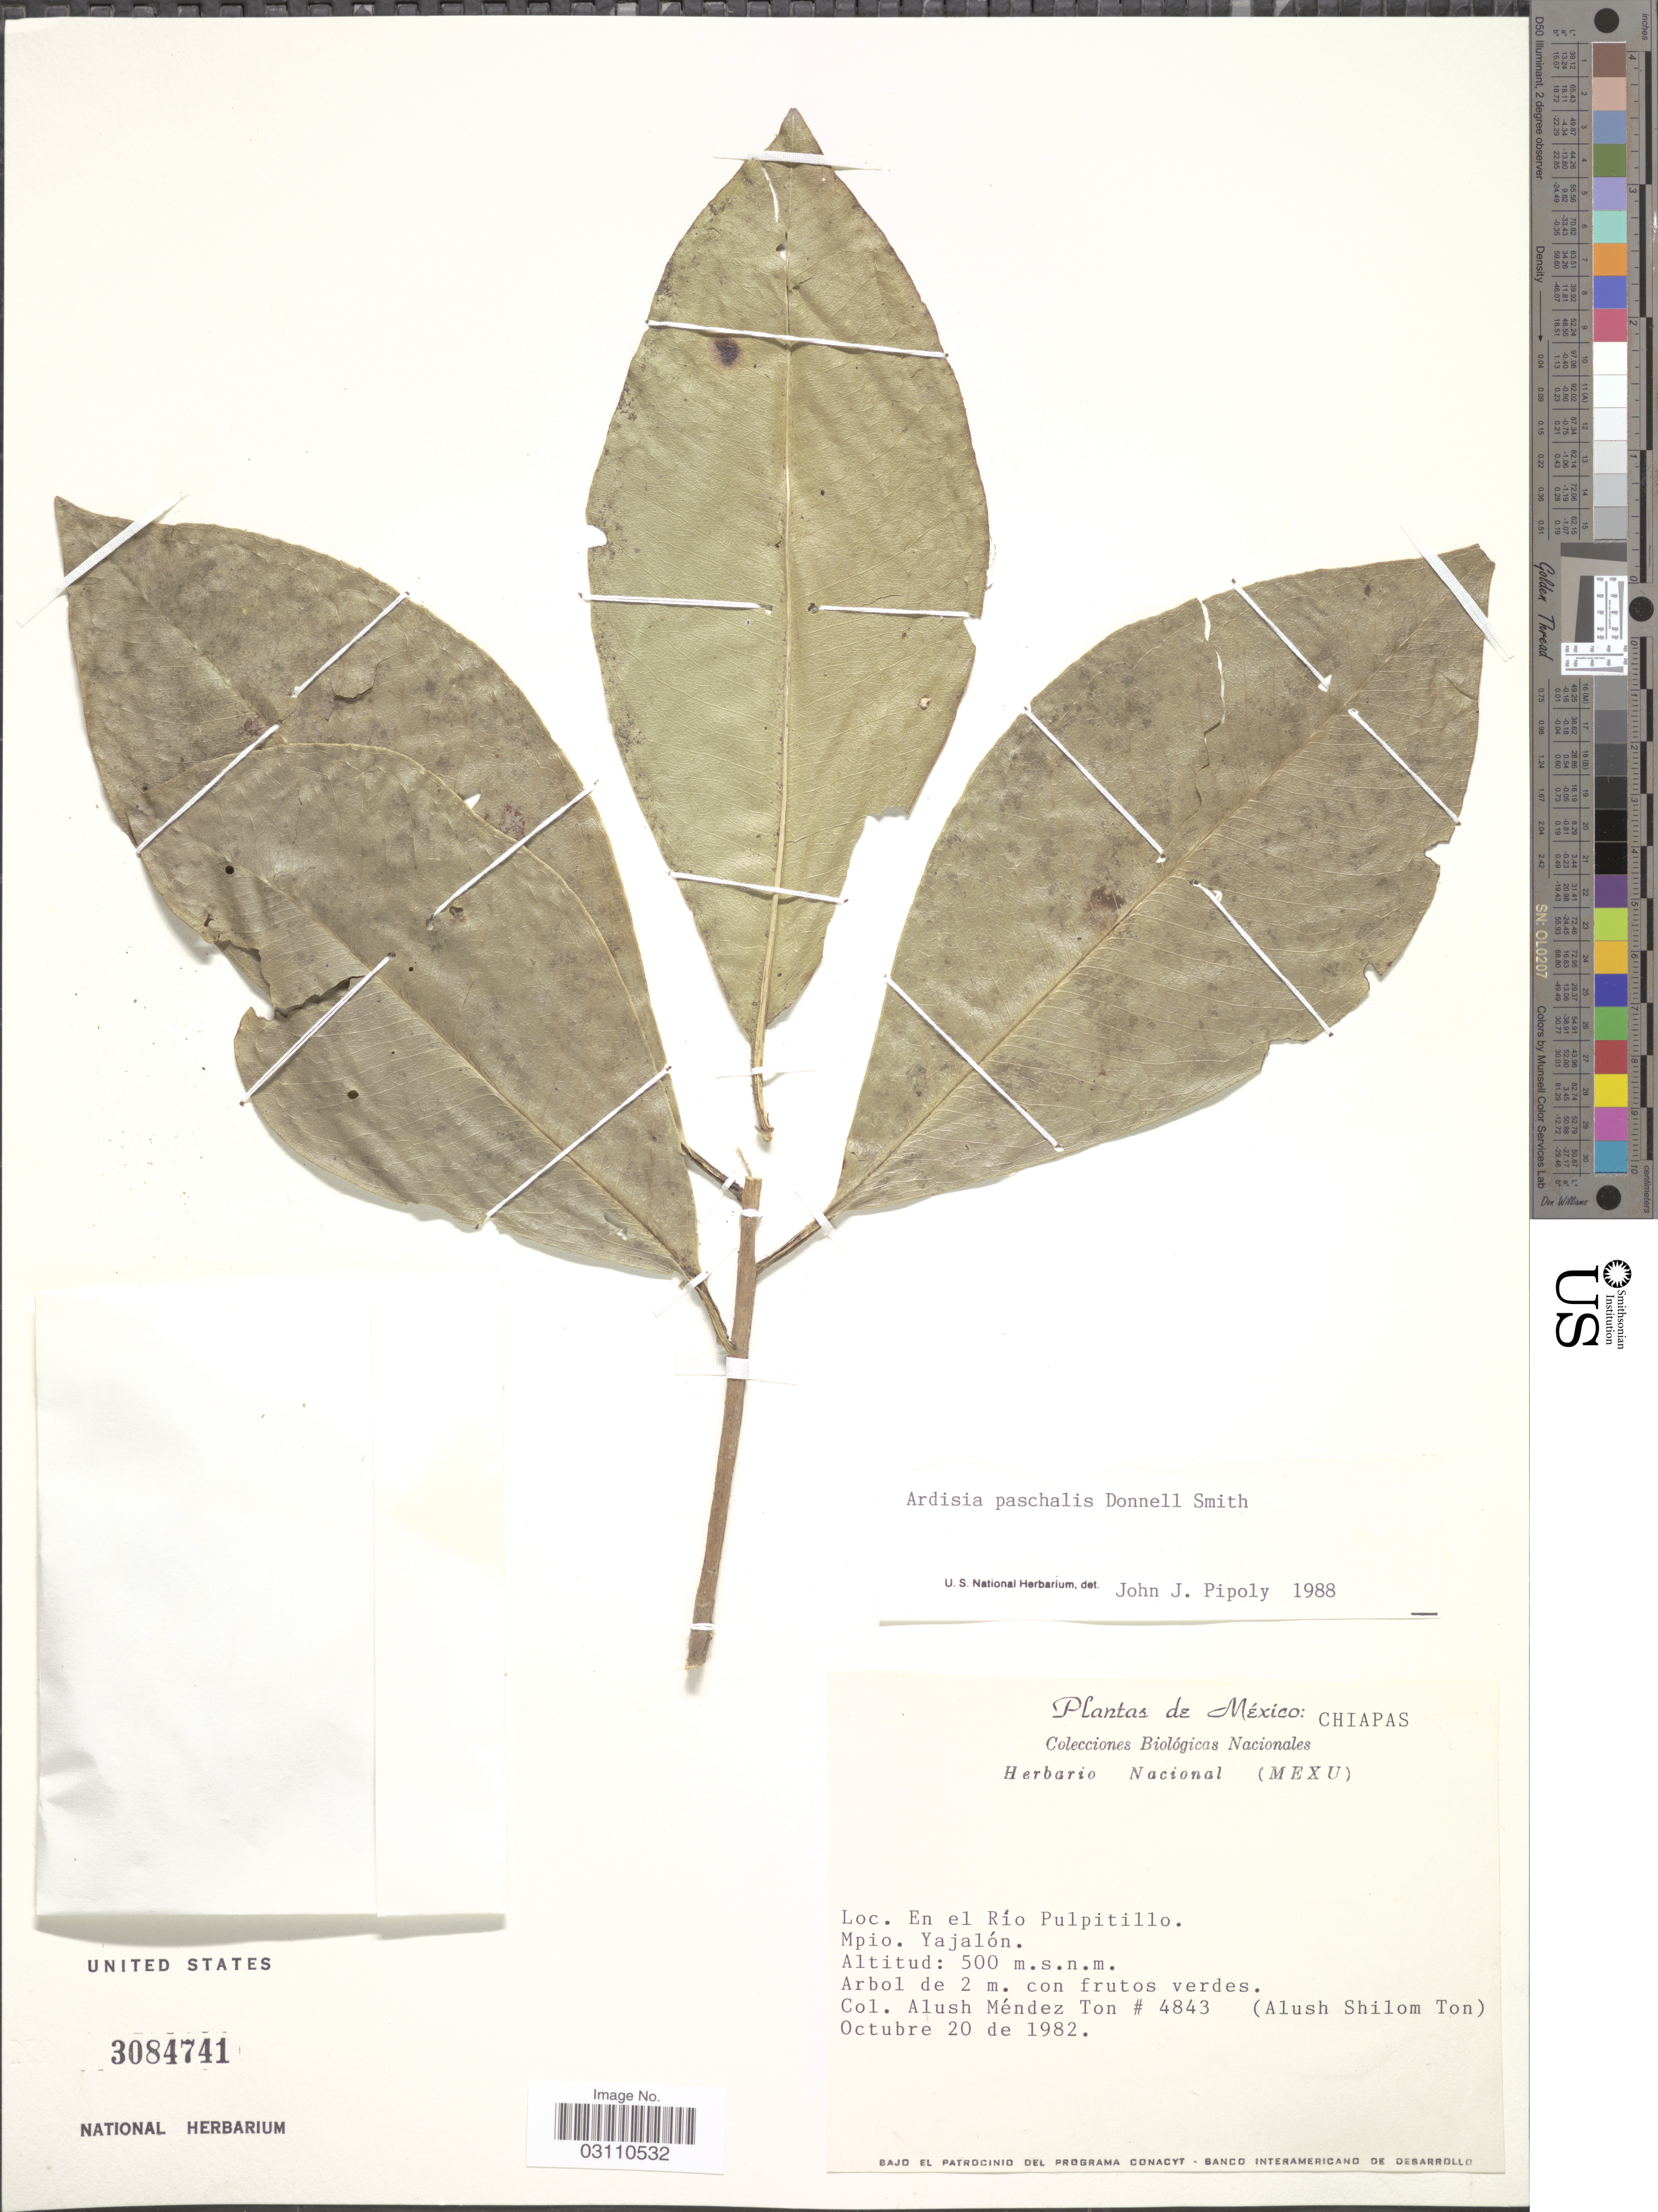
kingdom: Plantae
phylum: Tracheophyta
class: Magnoliopsida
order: Ericales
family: Primulaceae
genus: Ardisia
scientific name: Ardisia paschalis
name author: Donn. Sm.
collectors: A. Méndez Ton & A. S. Ton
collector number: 4843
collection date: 1982-10-20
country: Mexico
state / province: Chiapas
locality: En el Río Pulpitillo. Mpio. Yajalón.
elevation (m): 500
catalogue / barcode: US 3084741